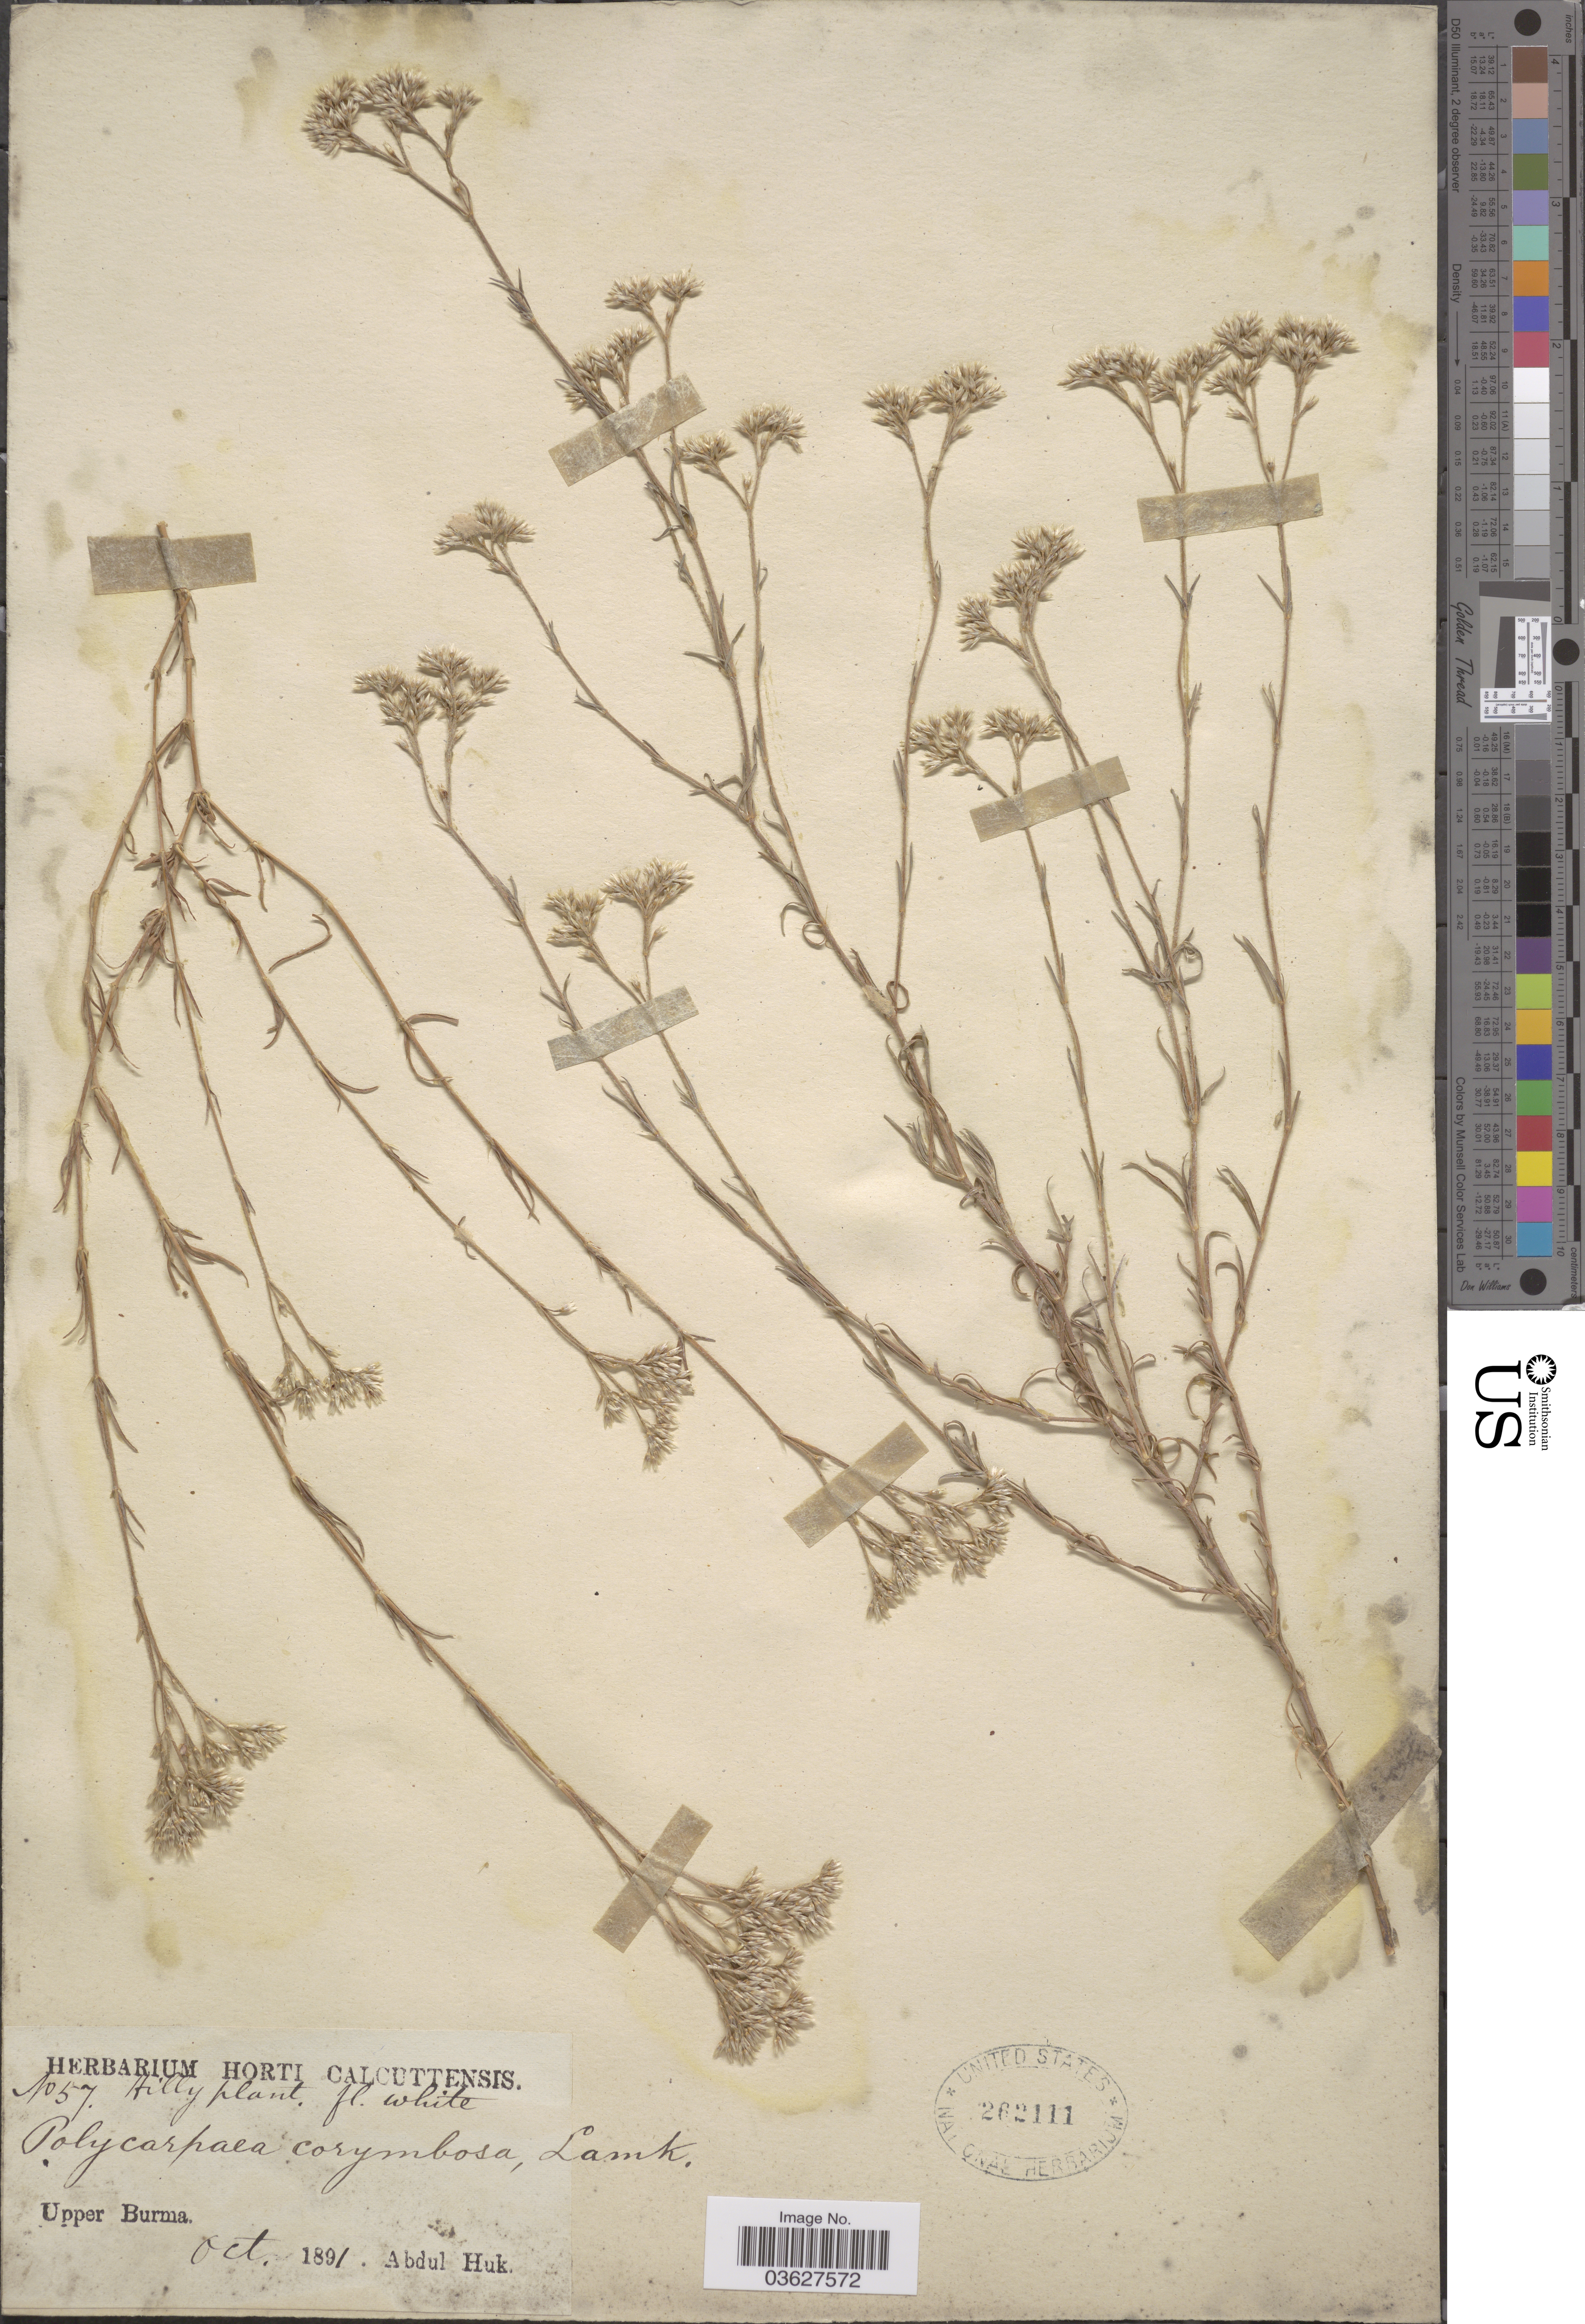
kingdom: Plantae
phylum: Tracheophyta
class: Magnoliopsida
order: Caryophyllales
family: Caryophyllaceae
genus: Polycarpaea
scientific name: Polycarpaea corymbosa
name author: (L.) Lam.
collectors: A. Huk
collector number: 57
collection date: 1891-10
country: Myanmar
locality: Upper Burma.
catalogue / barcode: US 262111